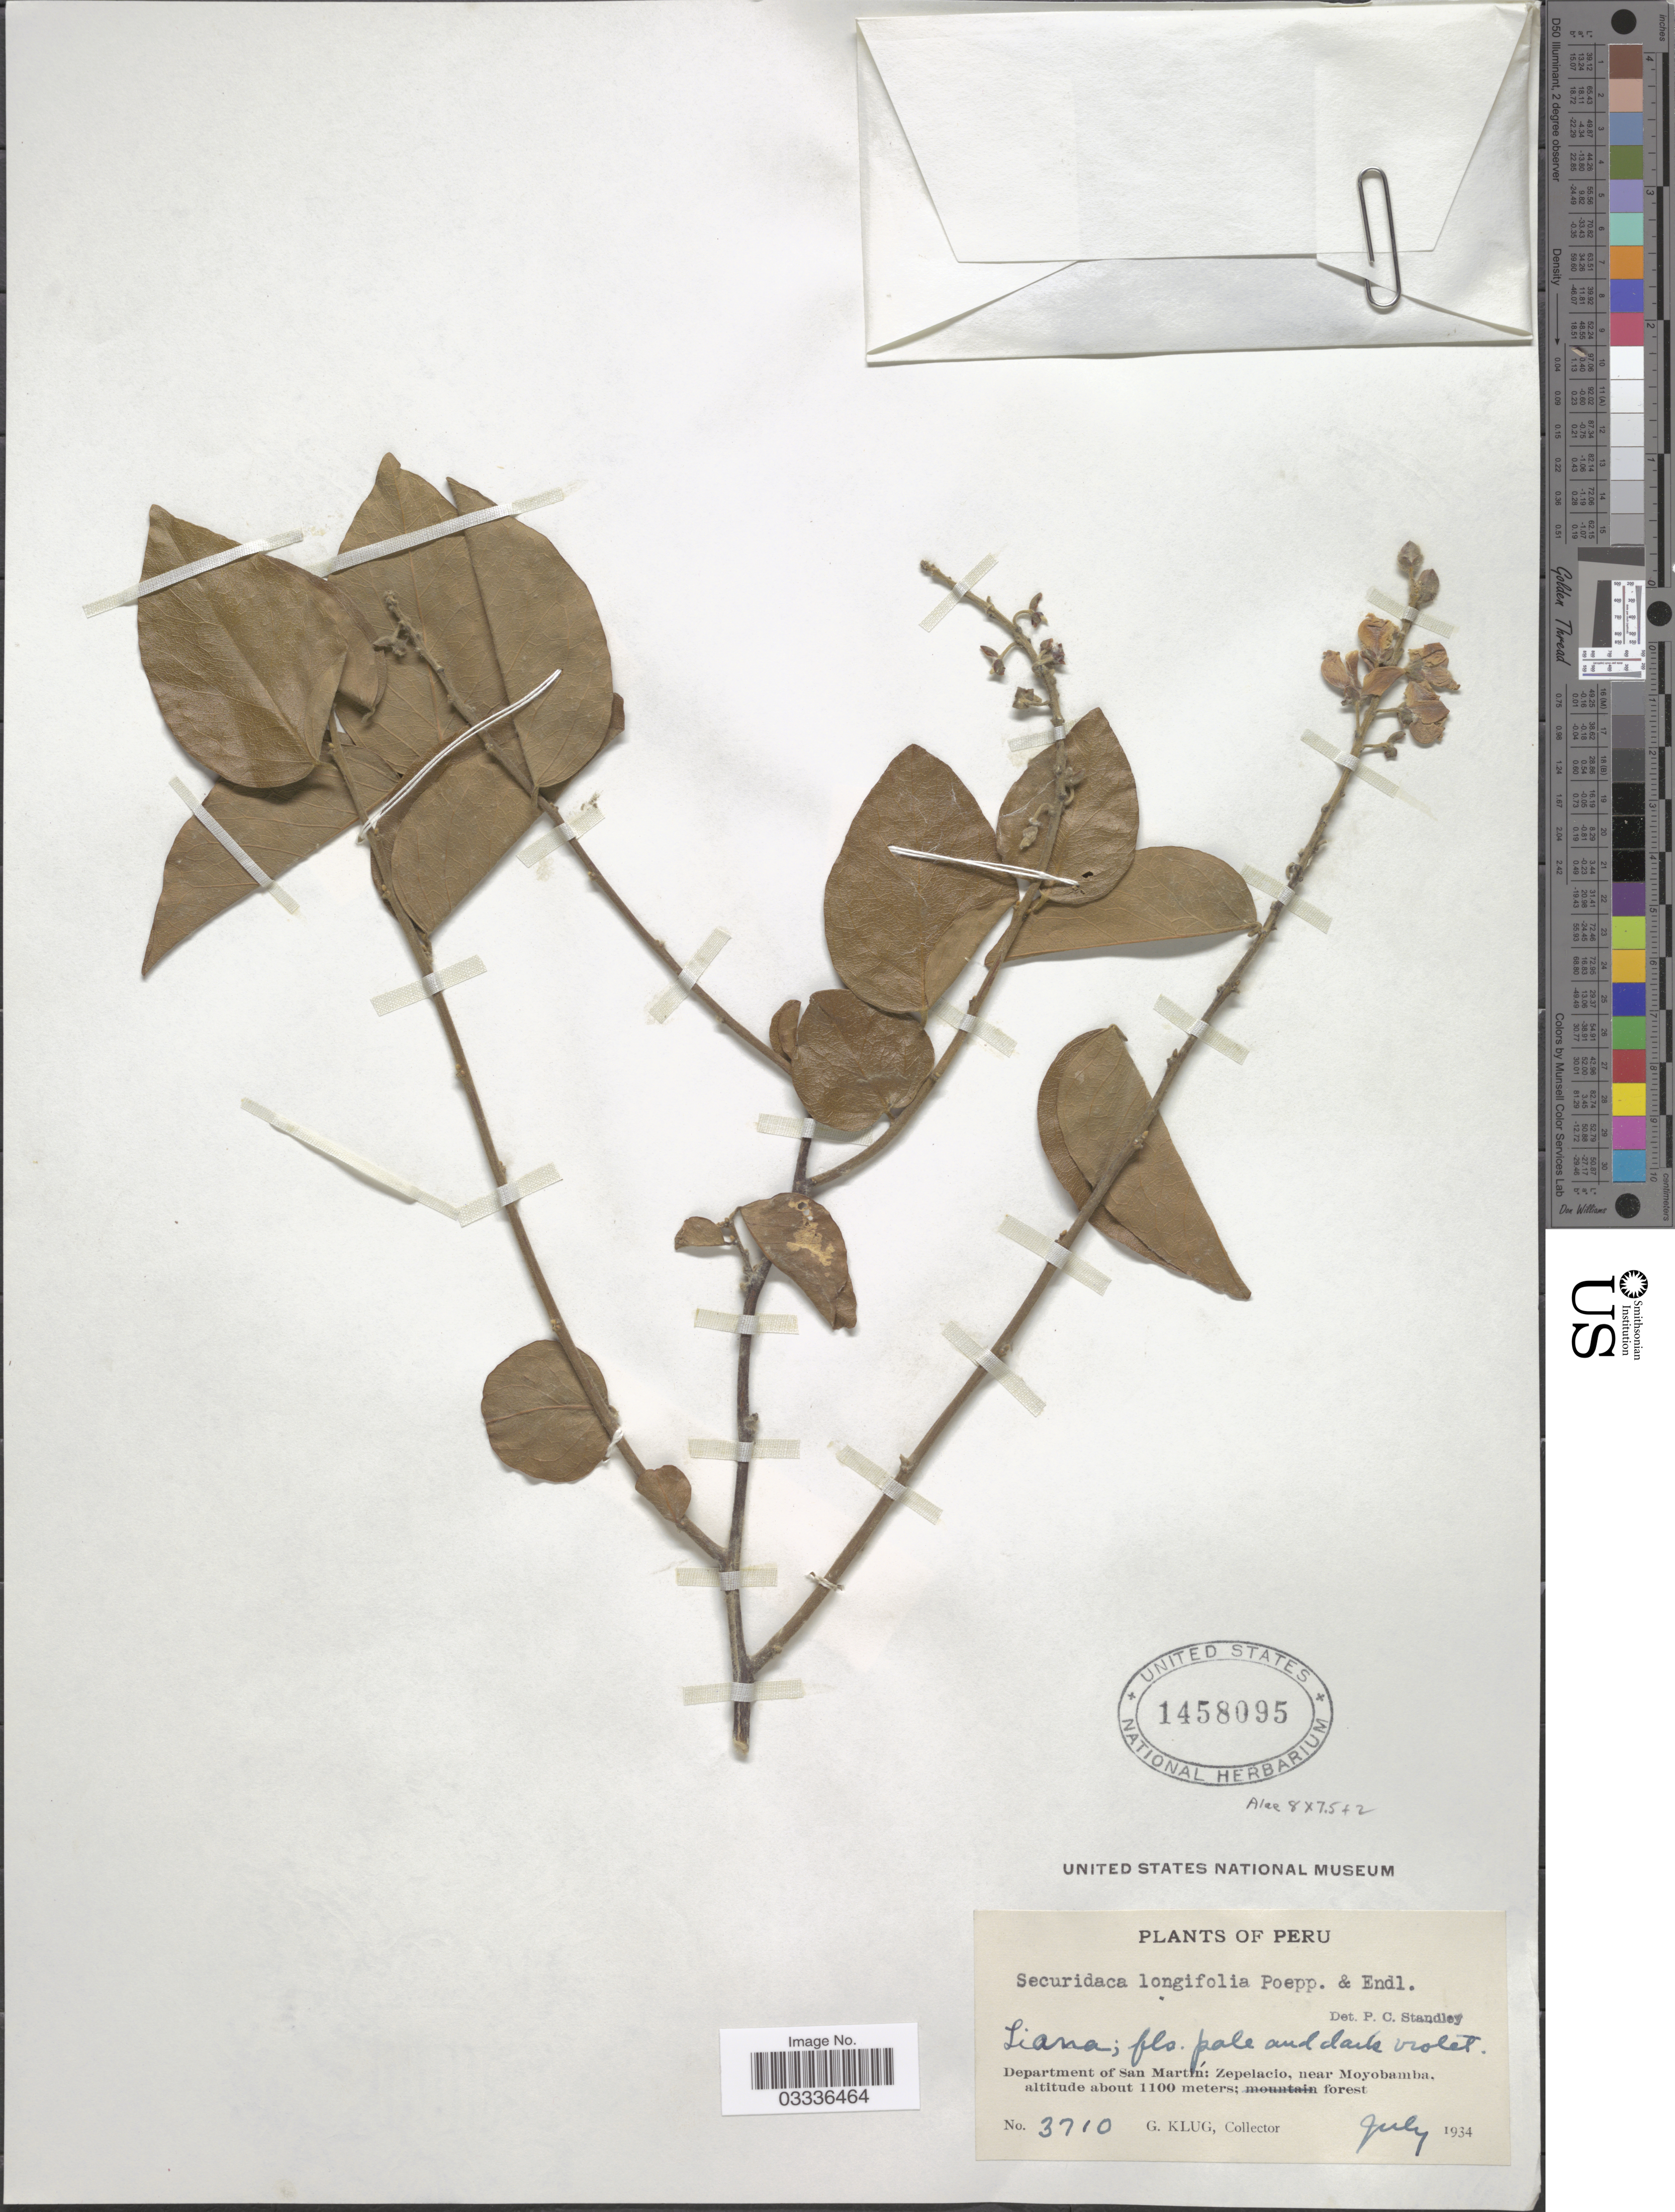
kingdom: Plantae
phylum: Tracheophyta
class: Magnoliopsida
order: Fabales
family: Polygalaceae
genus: Securidaca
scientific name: Securidaca longifolia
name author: Poepp. & Endl.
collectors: G. Klug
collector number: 3710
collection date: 1934-07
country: Peru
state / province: San Martín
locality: Department of San Martín: Zepelacio, near Moyabamba.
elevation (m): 1100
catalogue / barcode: US 1458095